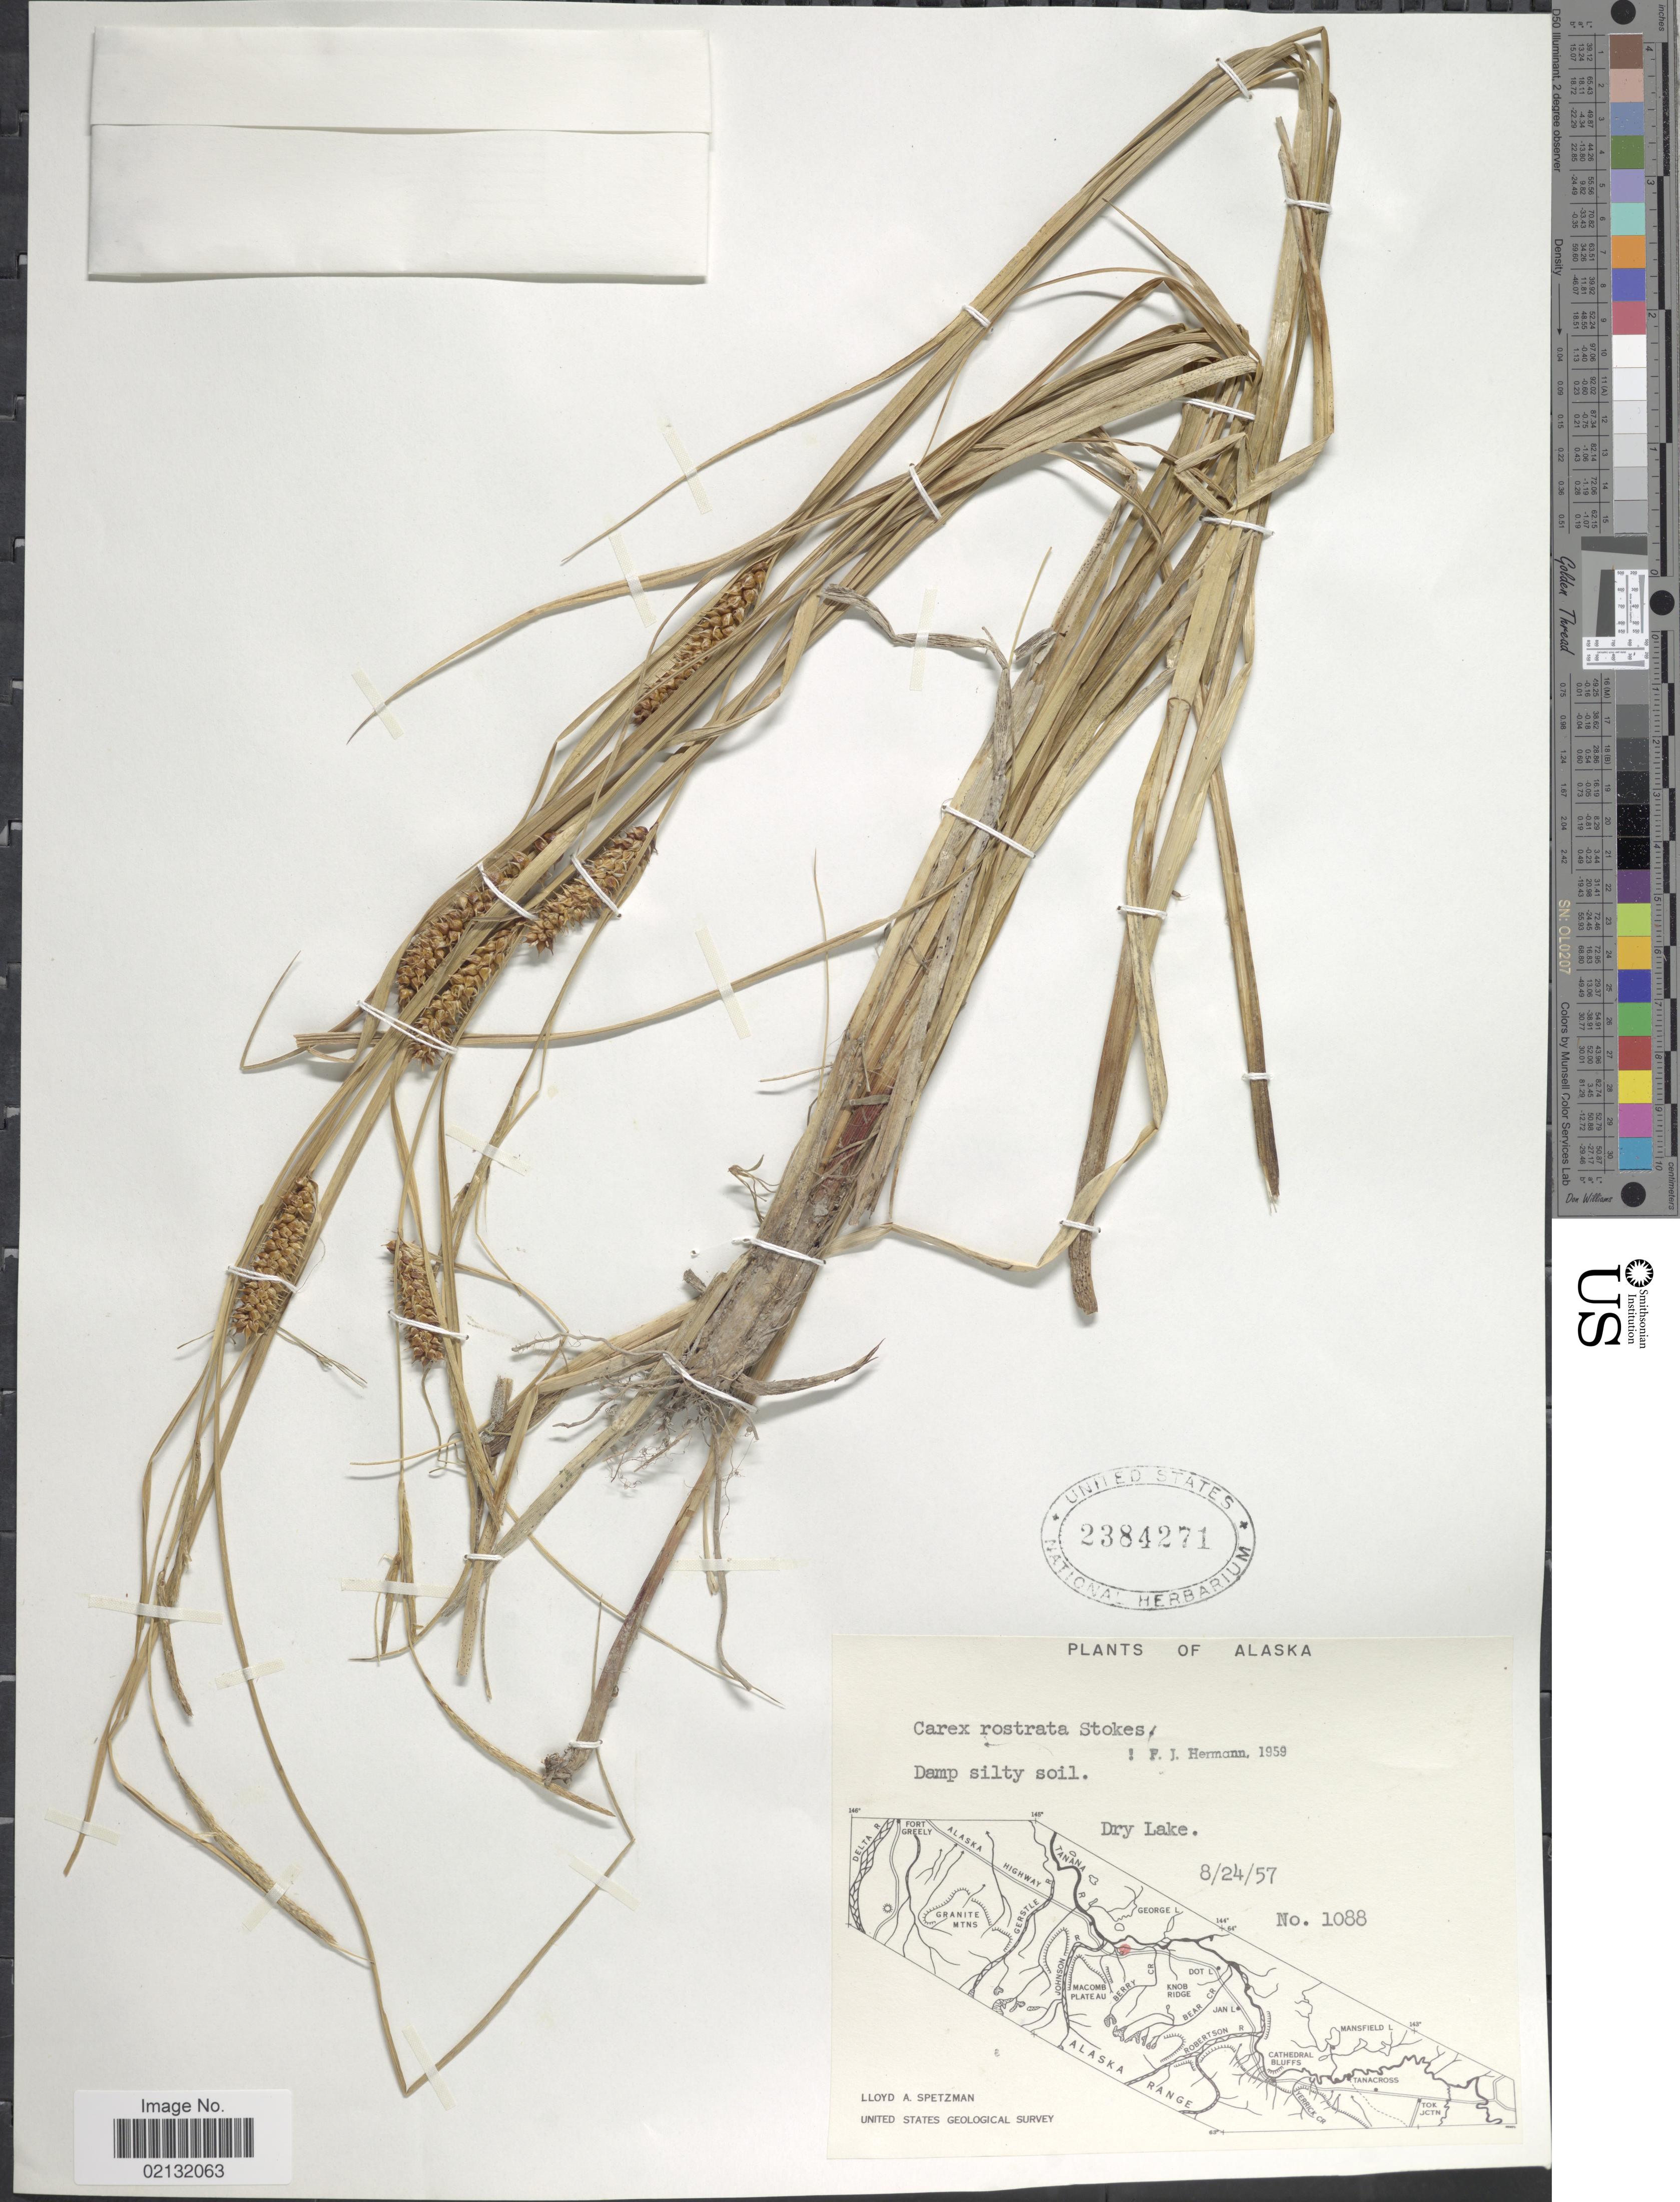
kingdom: Plantae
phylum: Tracheophyta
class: Liliopsida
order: Poales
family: Cyperaceae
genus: Carex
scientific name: Carex rostrata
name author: Stokes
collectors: L. Spetzman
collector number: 1088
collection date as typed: Transcribed d/m/y: 24/8/57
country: United States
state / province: Alaska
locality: Damp silty soil, Dry Lake.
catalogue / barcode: US 2384271